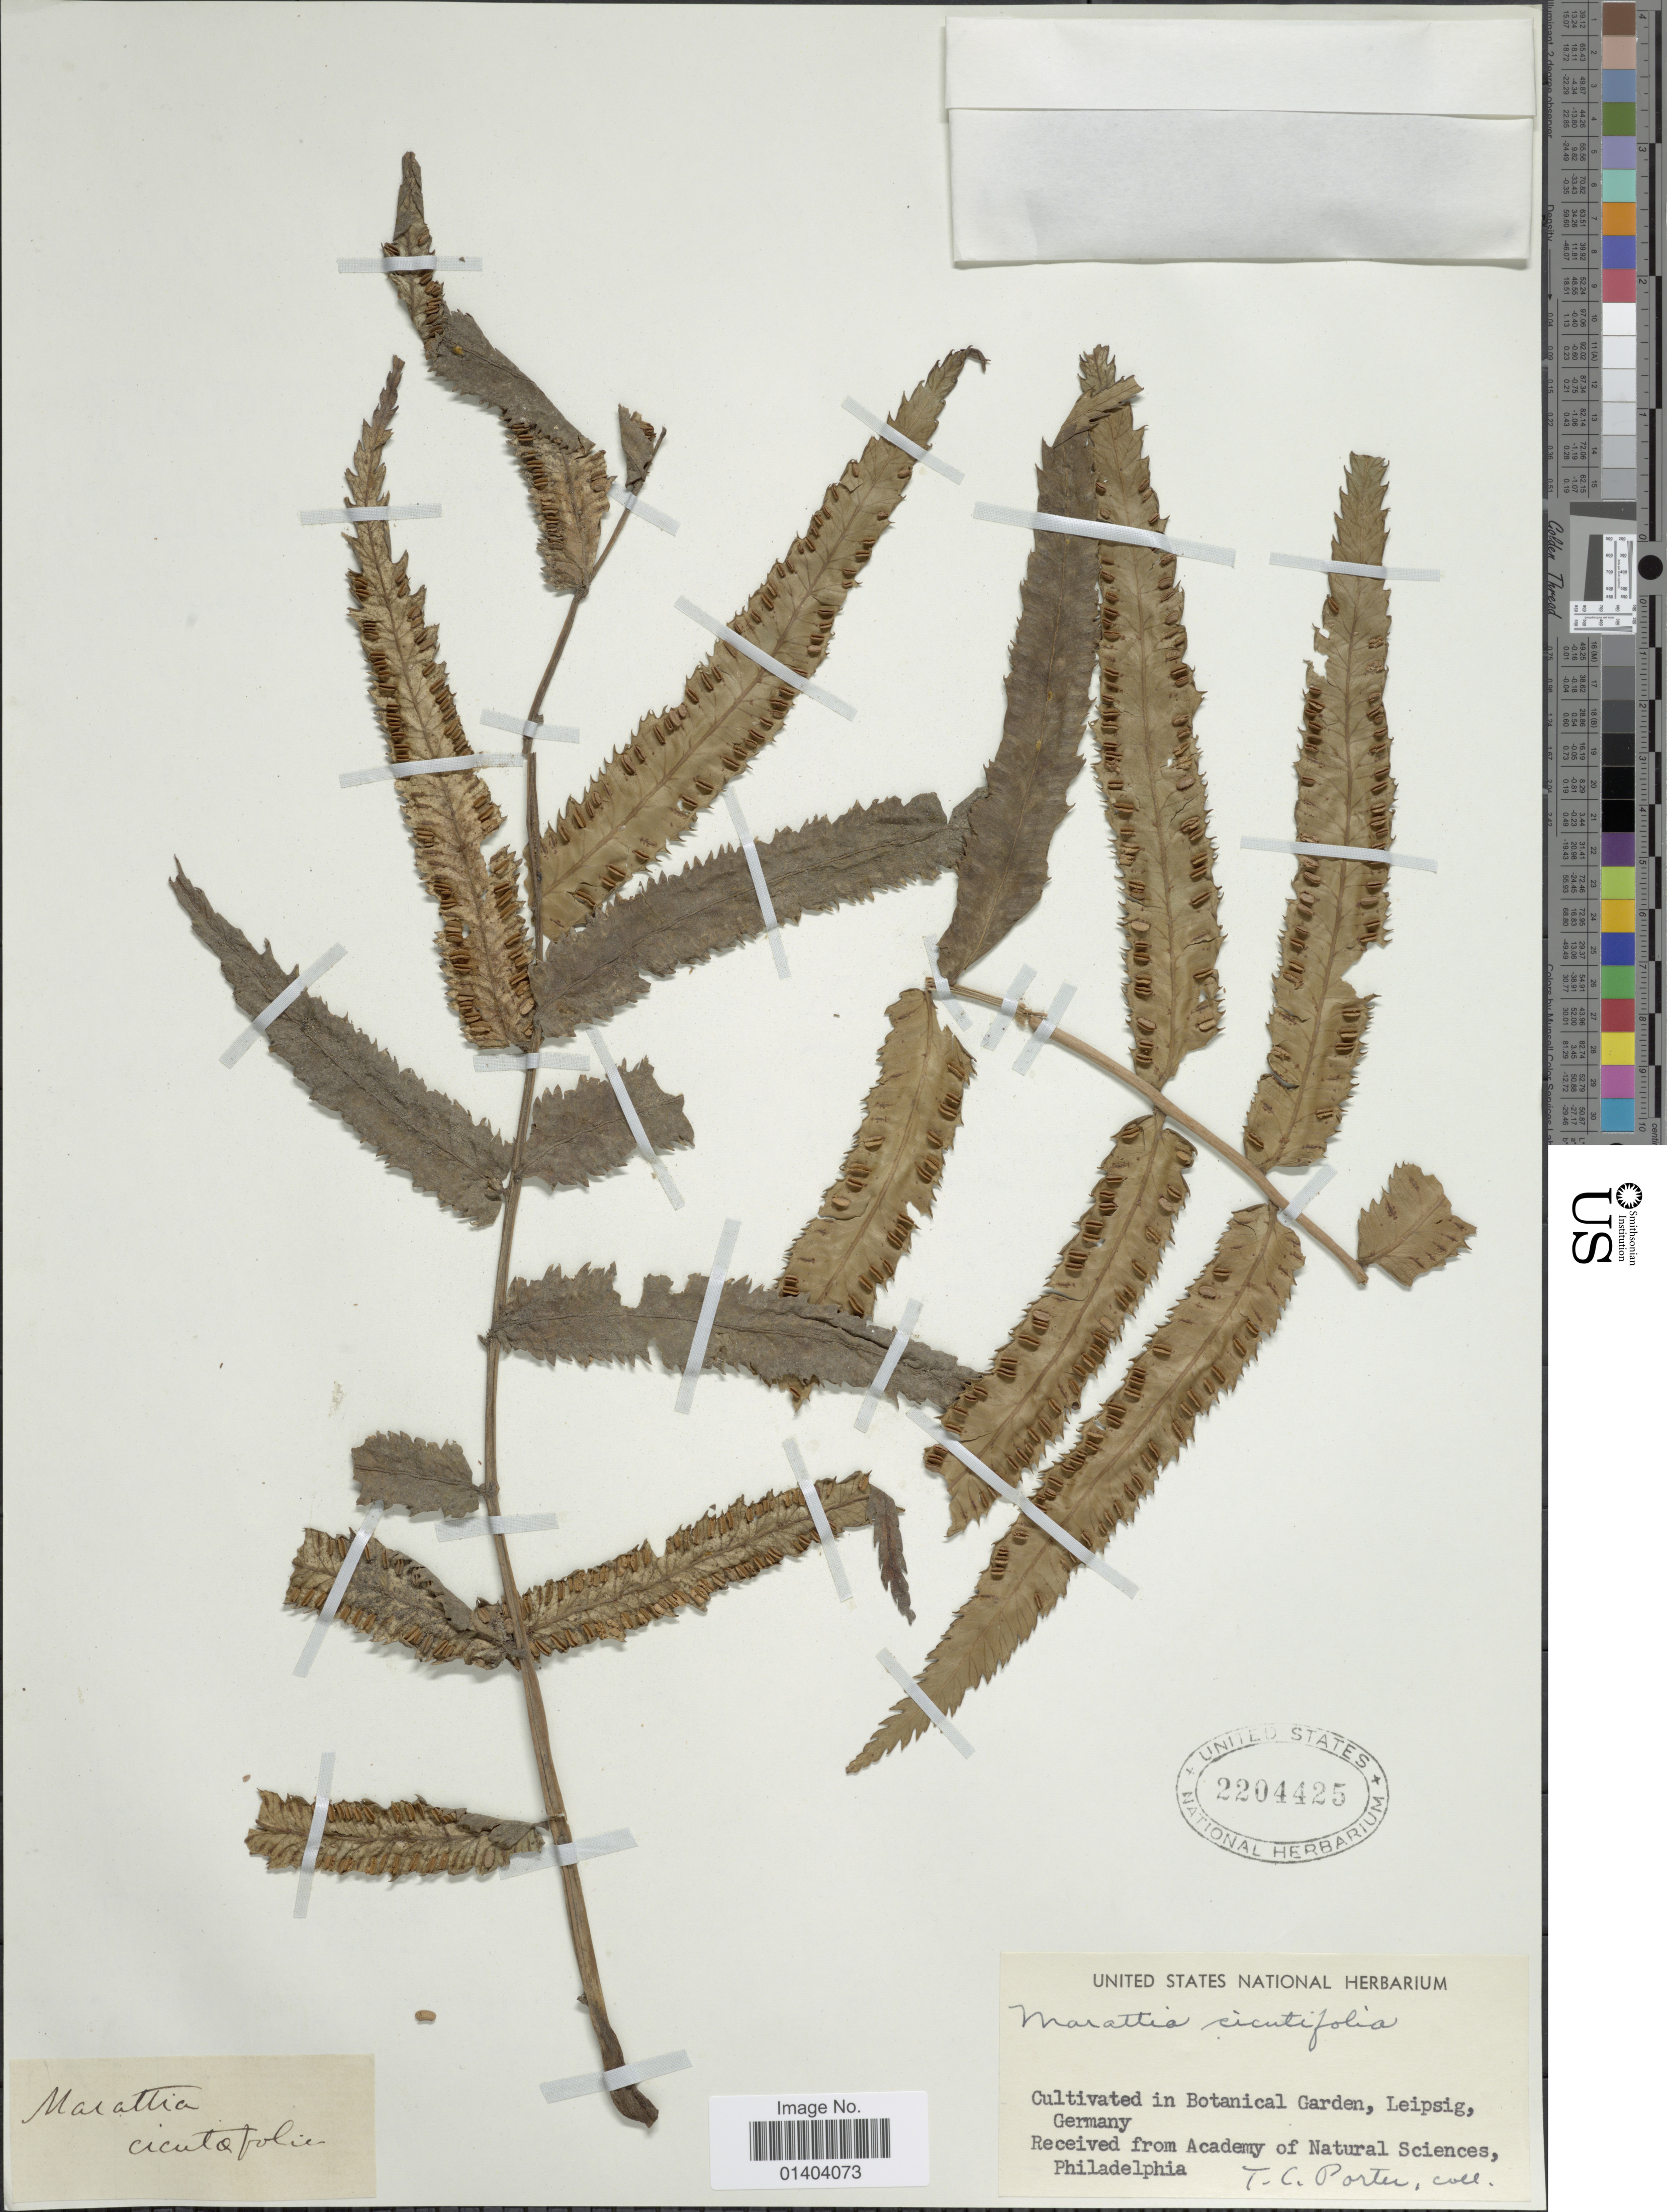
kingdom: Plantae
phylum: Tracheophyta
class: Polypodiopsida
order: Marattiales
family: Marattiaceae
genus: Marattia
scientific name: Marattia cicutifolia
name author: Kaulf.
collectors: T. C. Porter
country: Germany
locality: Cultivated in Botanical Garden, Leipsig Germany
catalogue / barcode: US 2204425